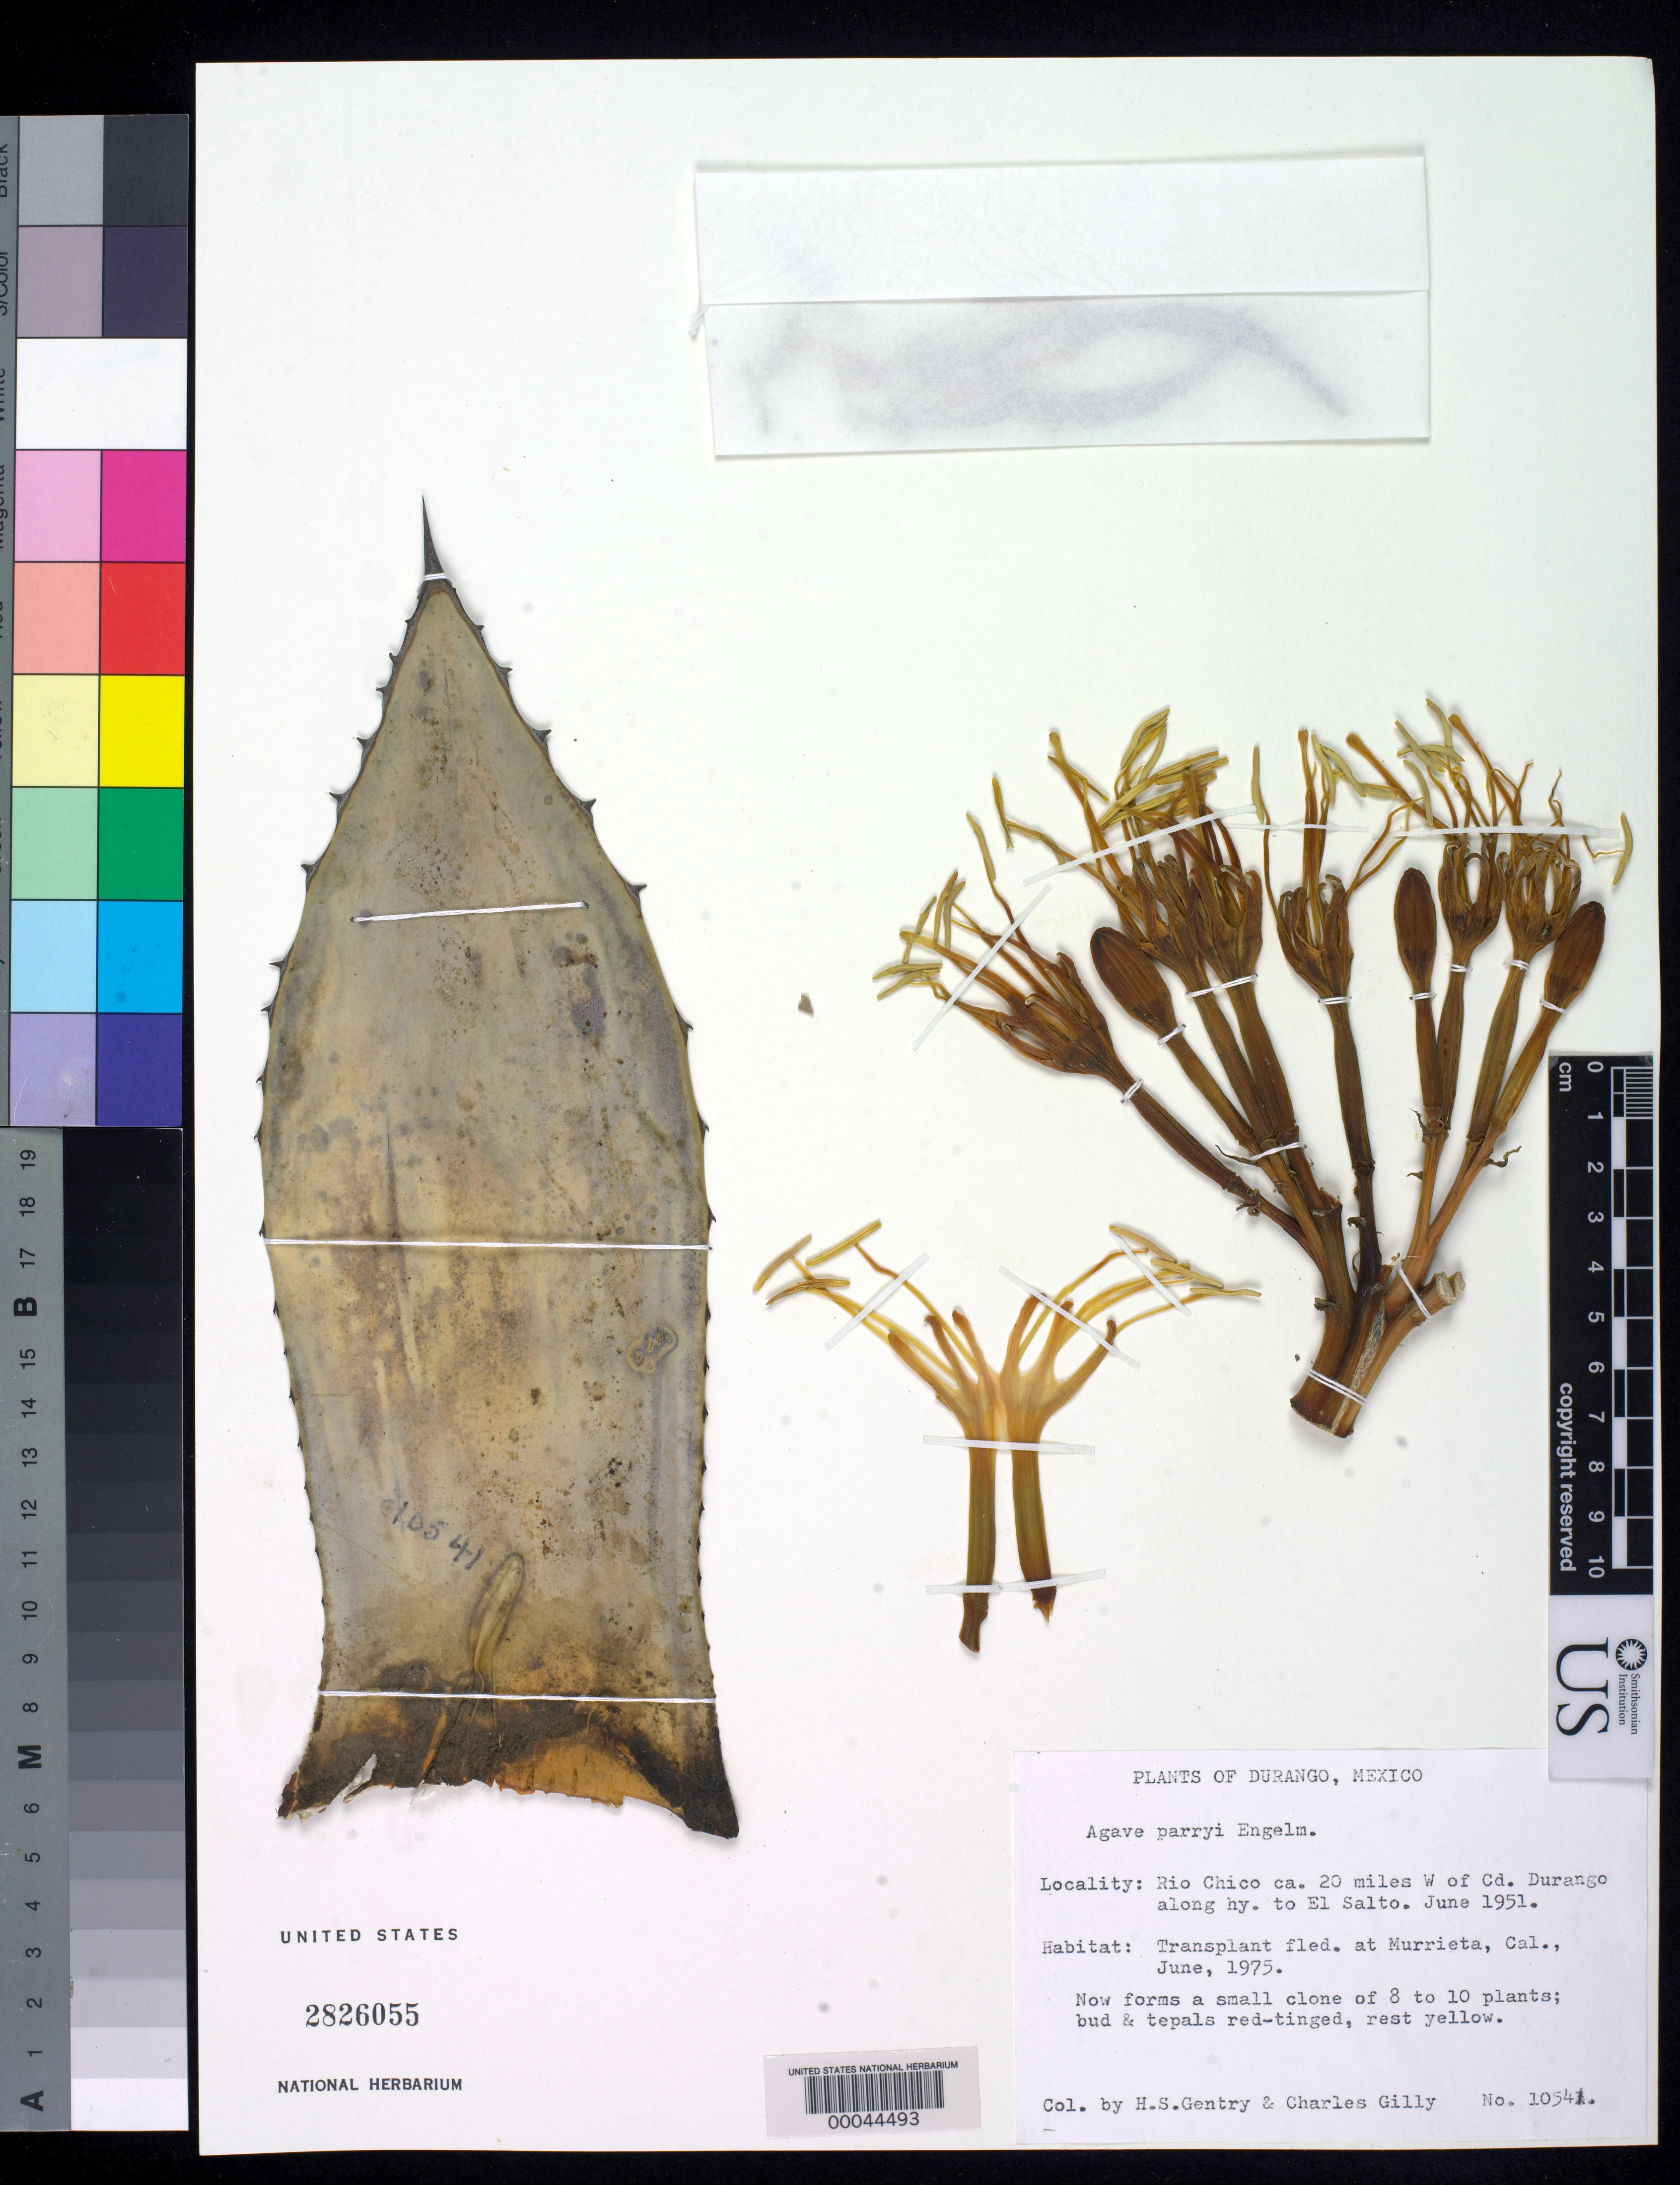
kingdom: Plantae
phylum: Tracheophyta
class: Liliopsida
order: Asparagales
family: Asparagaceae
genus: Agave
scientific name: Agave parryi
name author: Engelm.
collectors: H. S. Gentry & C. Gilly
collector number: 10541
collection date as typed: Jun 1951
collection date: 1951-06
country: Mexico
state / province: Durango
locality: Rio chico about 20 mi W of Cd Durango along highway to El Salto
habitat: Transplant at murrieta, ca; fled jun 1975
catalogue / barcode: US 2826055